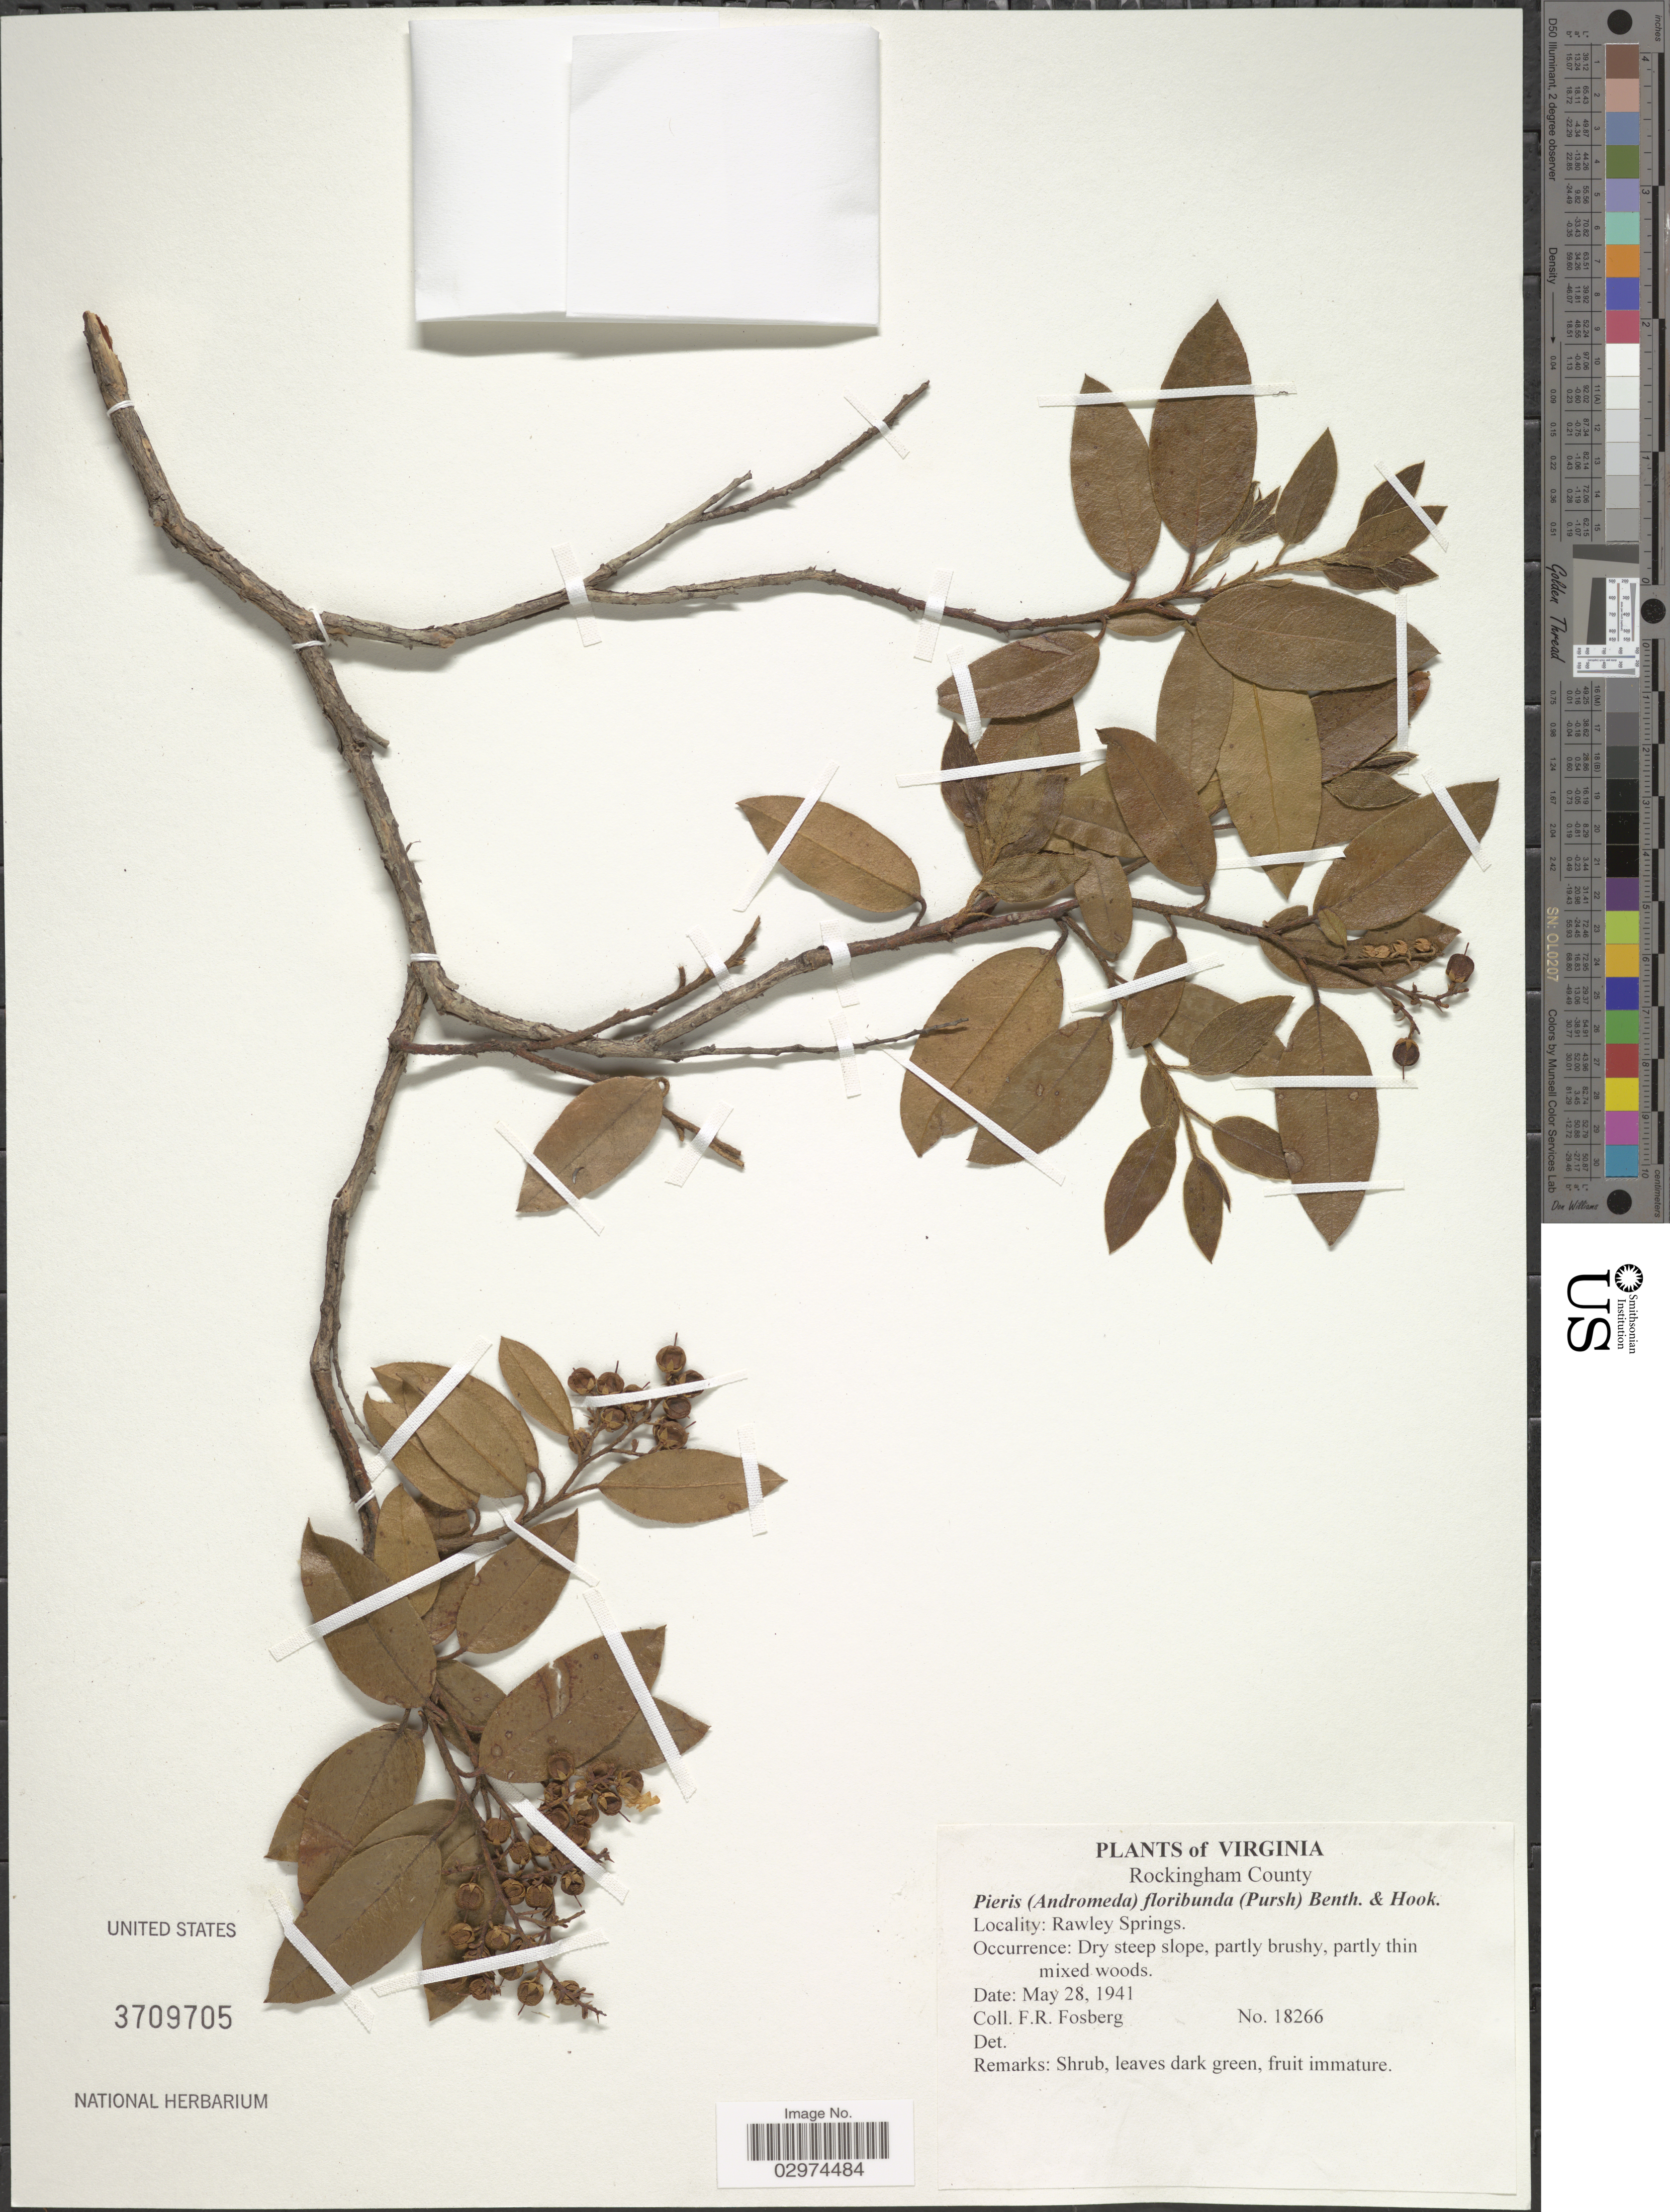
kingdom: Plantae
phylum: Tracheophyta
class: Magnoliopsida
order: Ericales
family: Ericaceae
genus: Pieris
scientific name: Pieris floribunda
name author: (Pursh) Benth. & Hook. f.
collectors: F. R. Fosberg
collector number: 18266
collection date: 1941-05-28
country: United States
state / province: Virginia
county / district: Rockingham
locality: Rockingham County, Rawley Springs.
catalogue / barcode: US 3709705